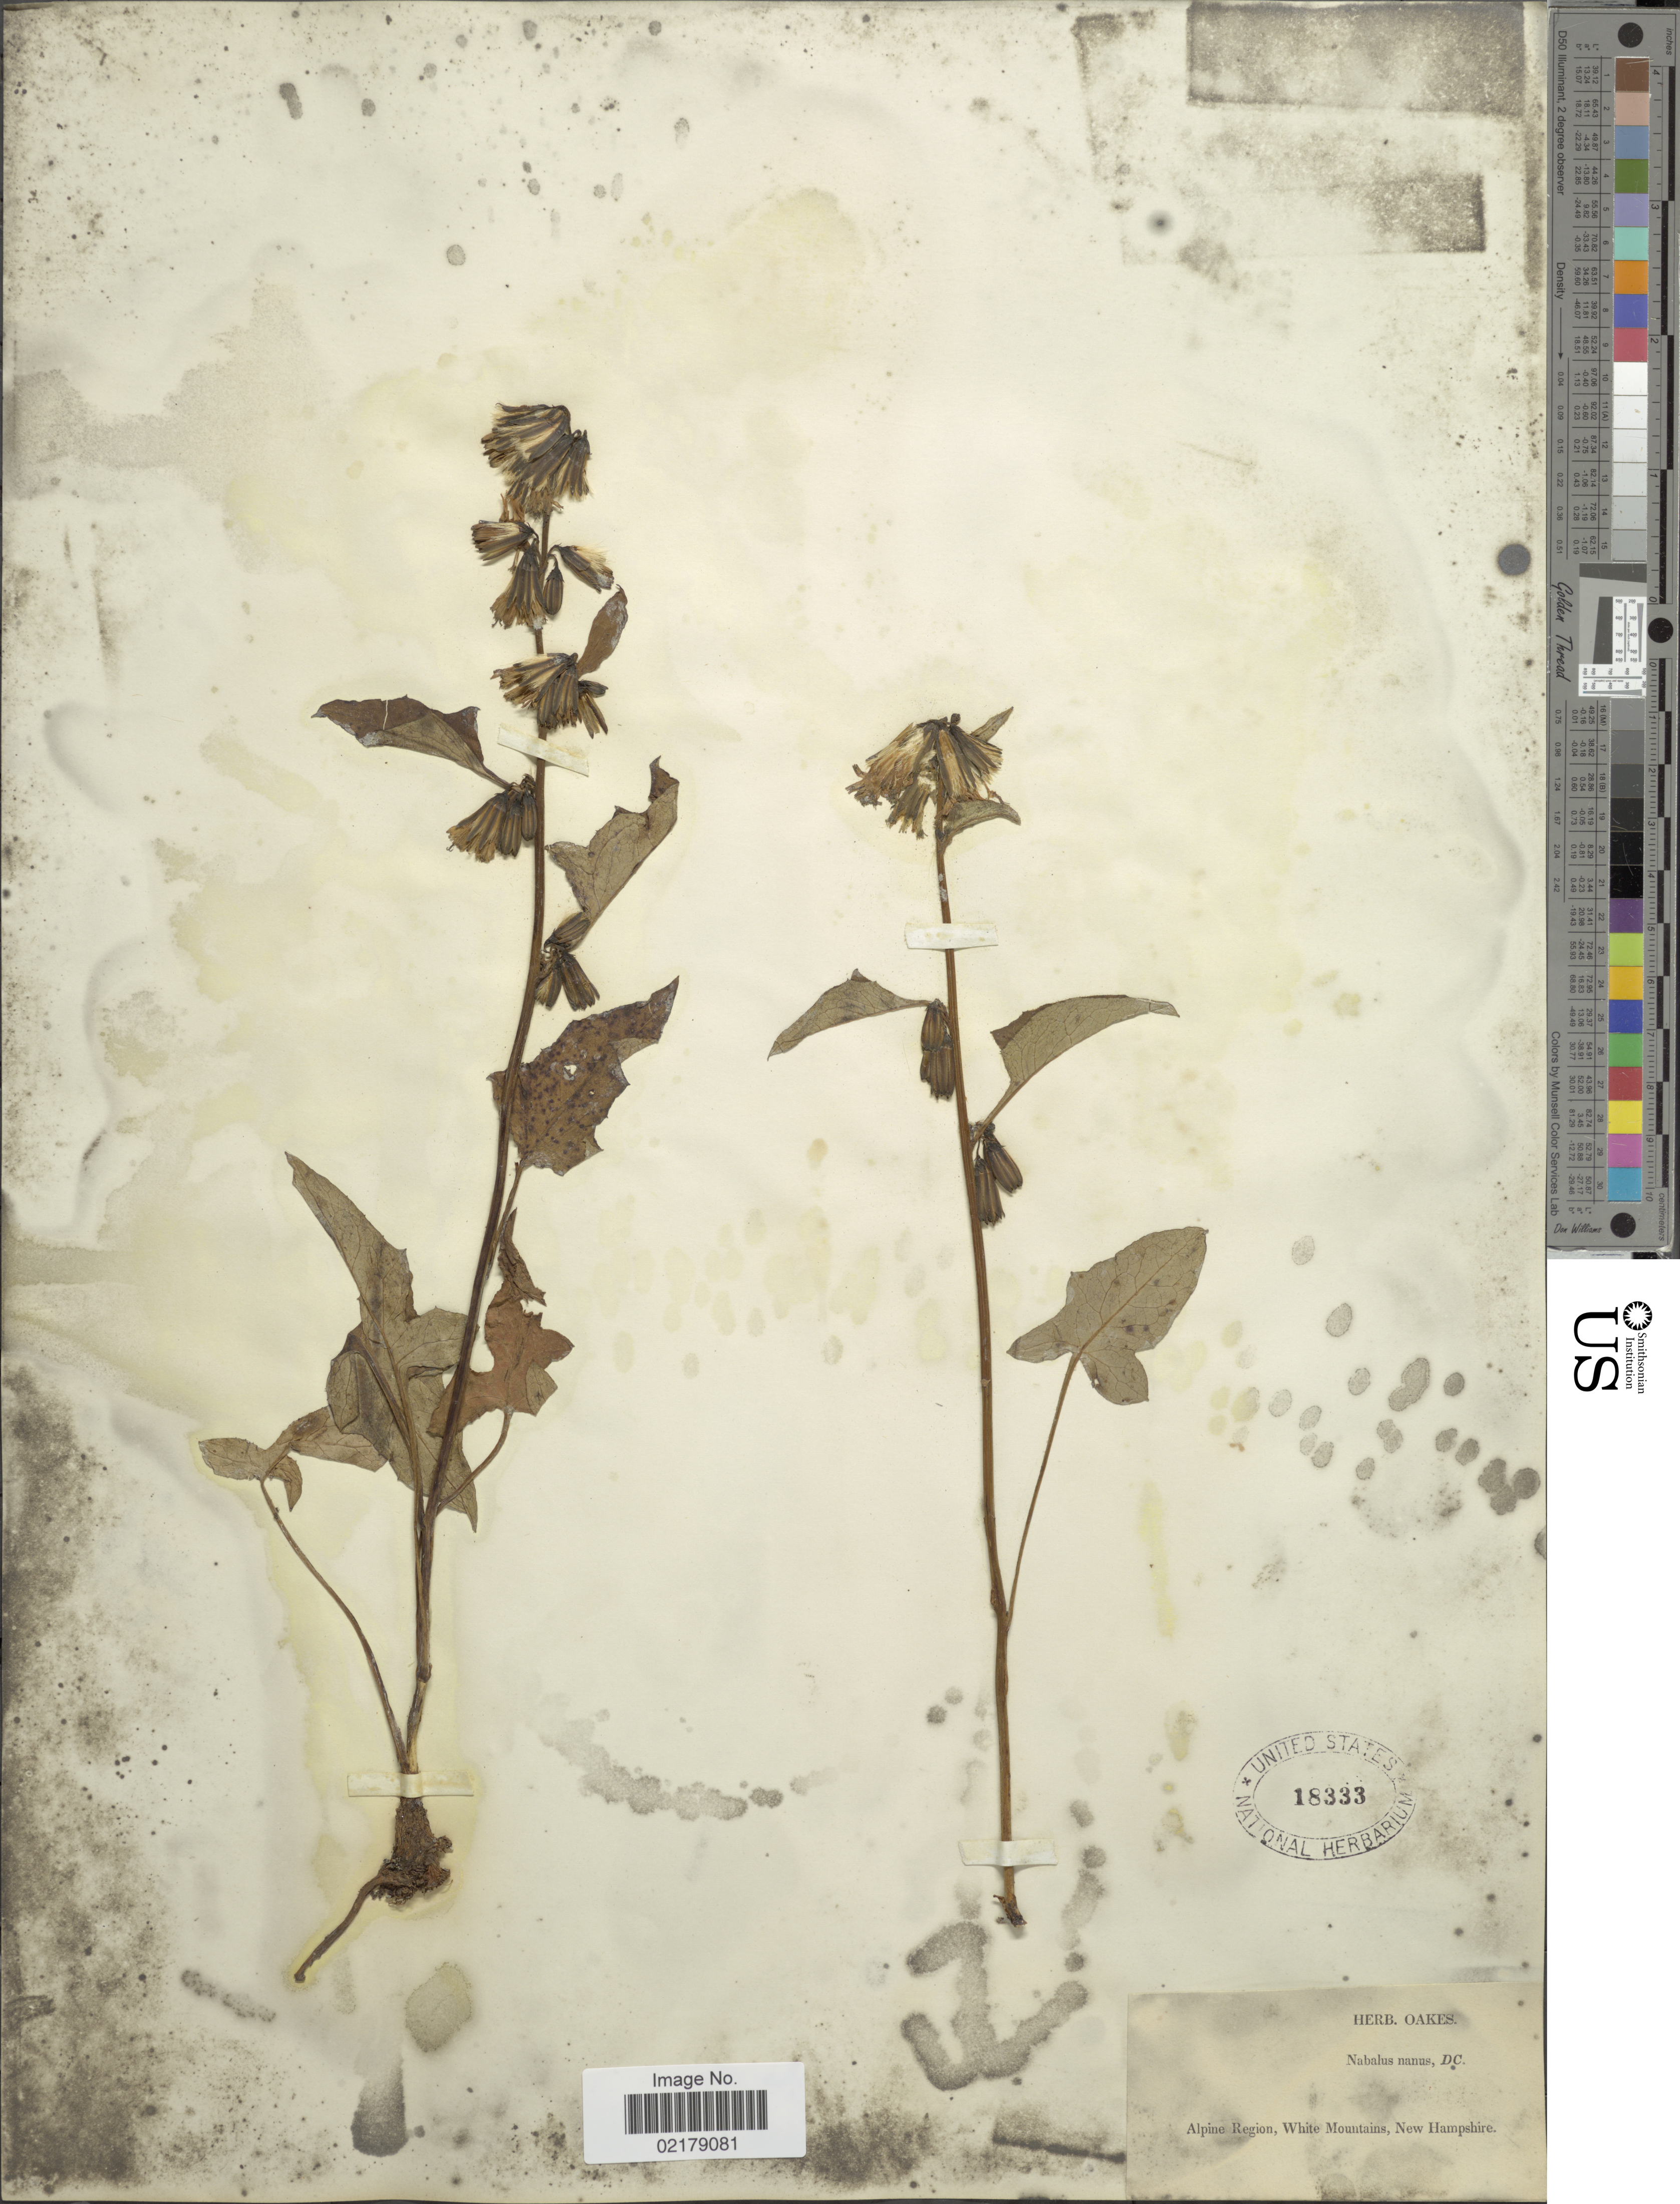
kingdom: Plantae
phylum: Tracheophyta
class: Magnoliopsida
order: Asterales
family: Asteraceae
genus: Nabalus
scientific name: Nabalus trifoliolatus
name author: Cass.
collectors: ex herb. Oakes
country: United States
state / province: New Hampshire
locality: Alpine Region, White Mountains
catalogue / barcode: US 18333